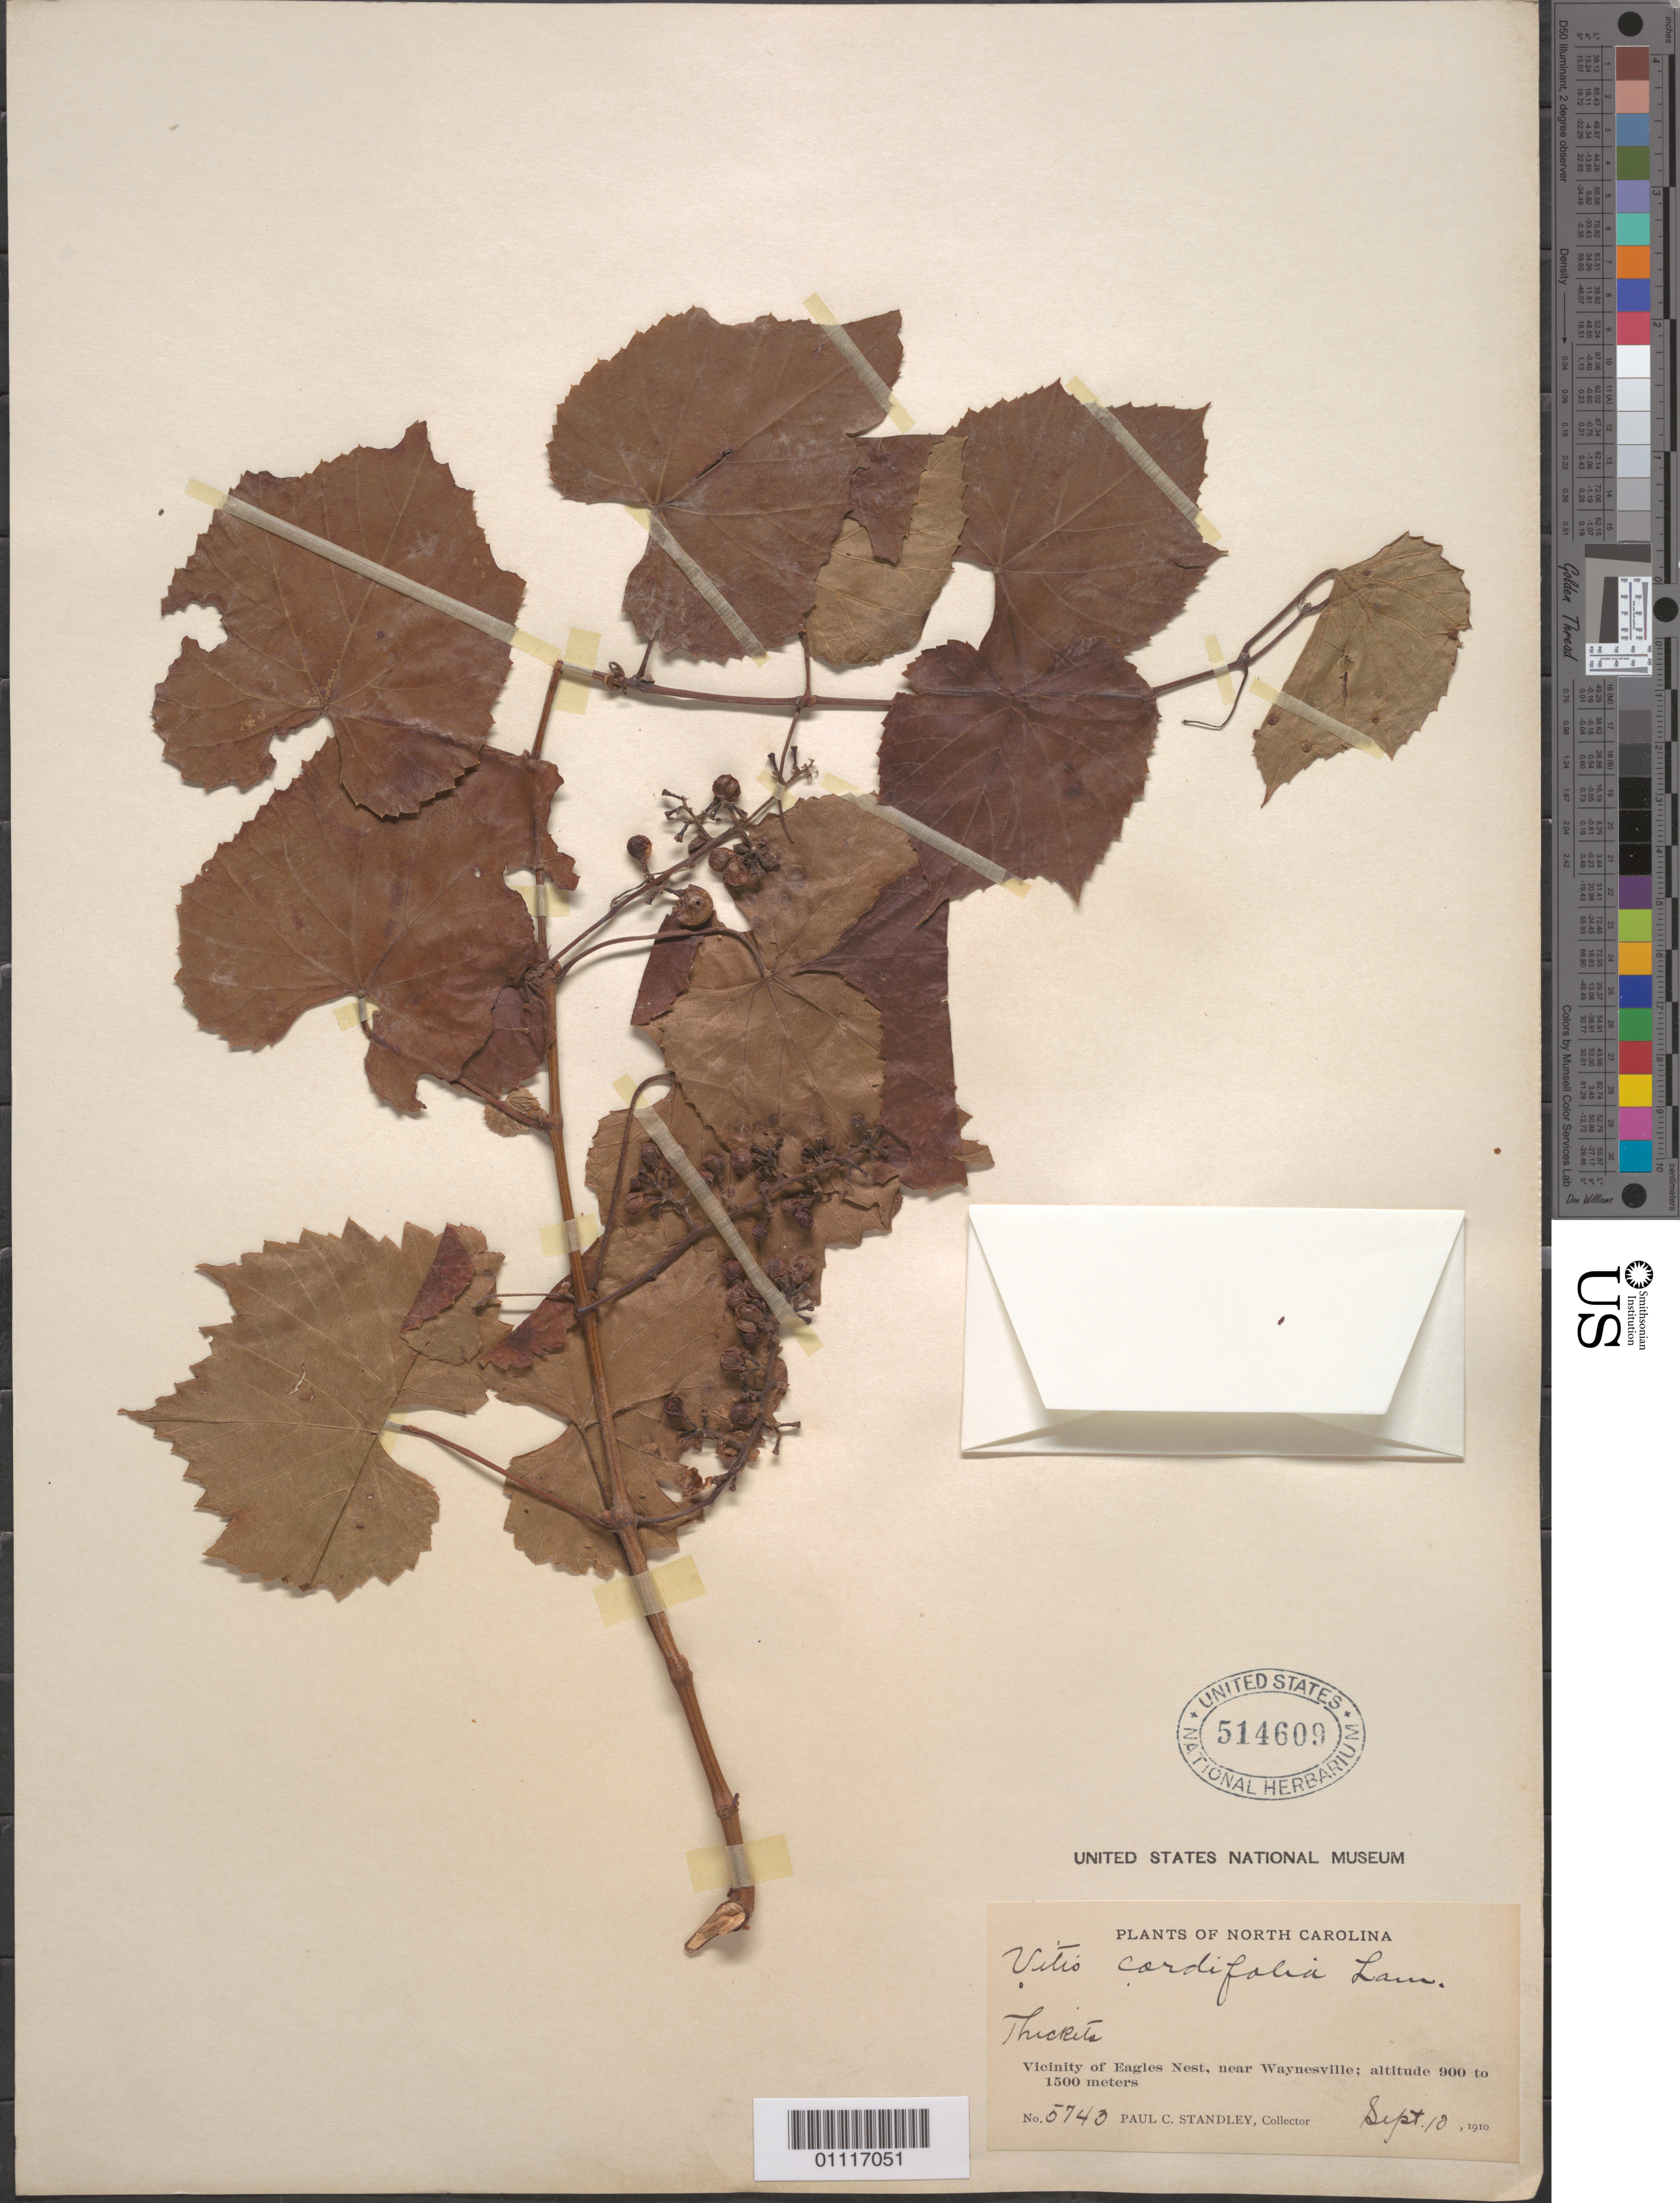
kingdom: Plantae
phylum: Tracheophyta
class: Magnoliopsida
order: Vitales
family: Vitaceae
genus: Vitis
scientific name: Vitis cordifolia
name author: Michx.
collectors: P. C. Standley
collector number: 5740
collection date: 1910-09-10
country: United States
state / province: North Carolina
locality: Vicinity of Eagles Nest, near Waynesville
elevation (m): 900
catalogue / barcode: US 514609